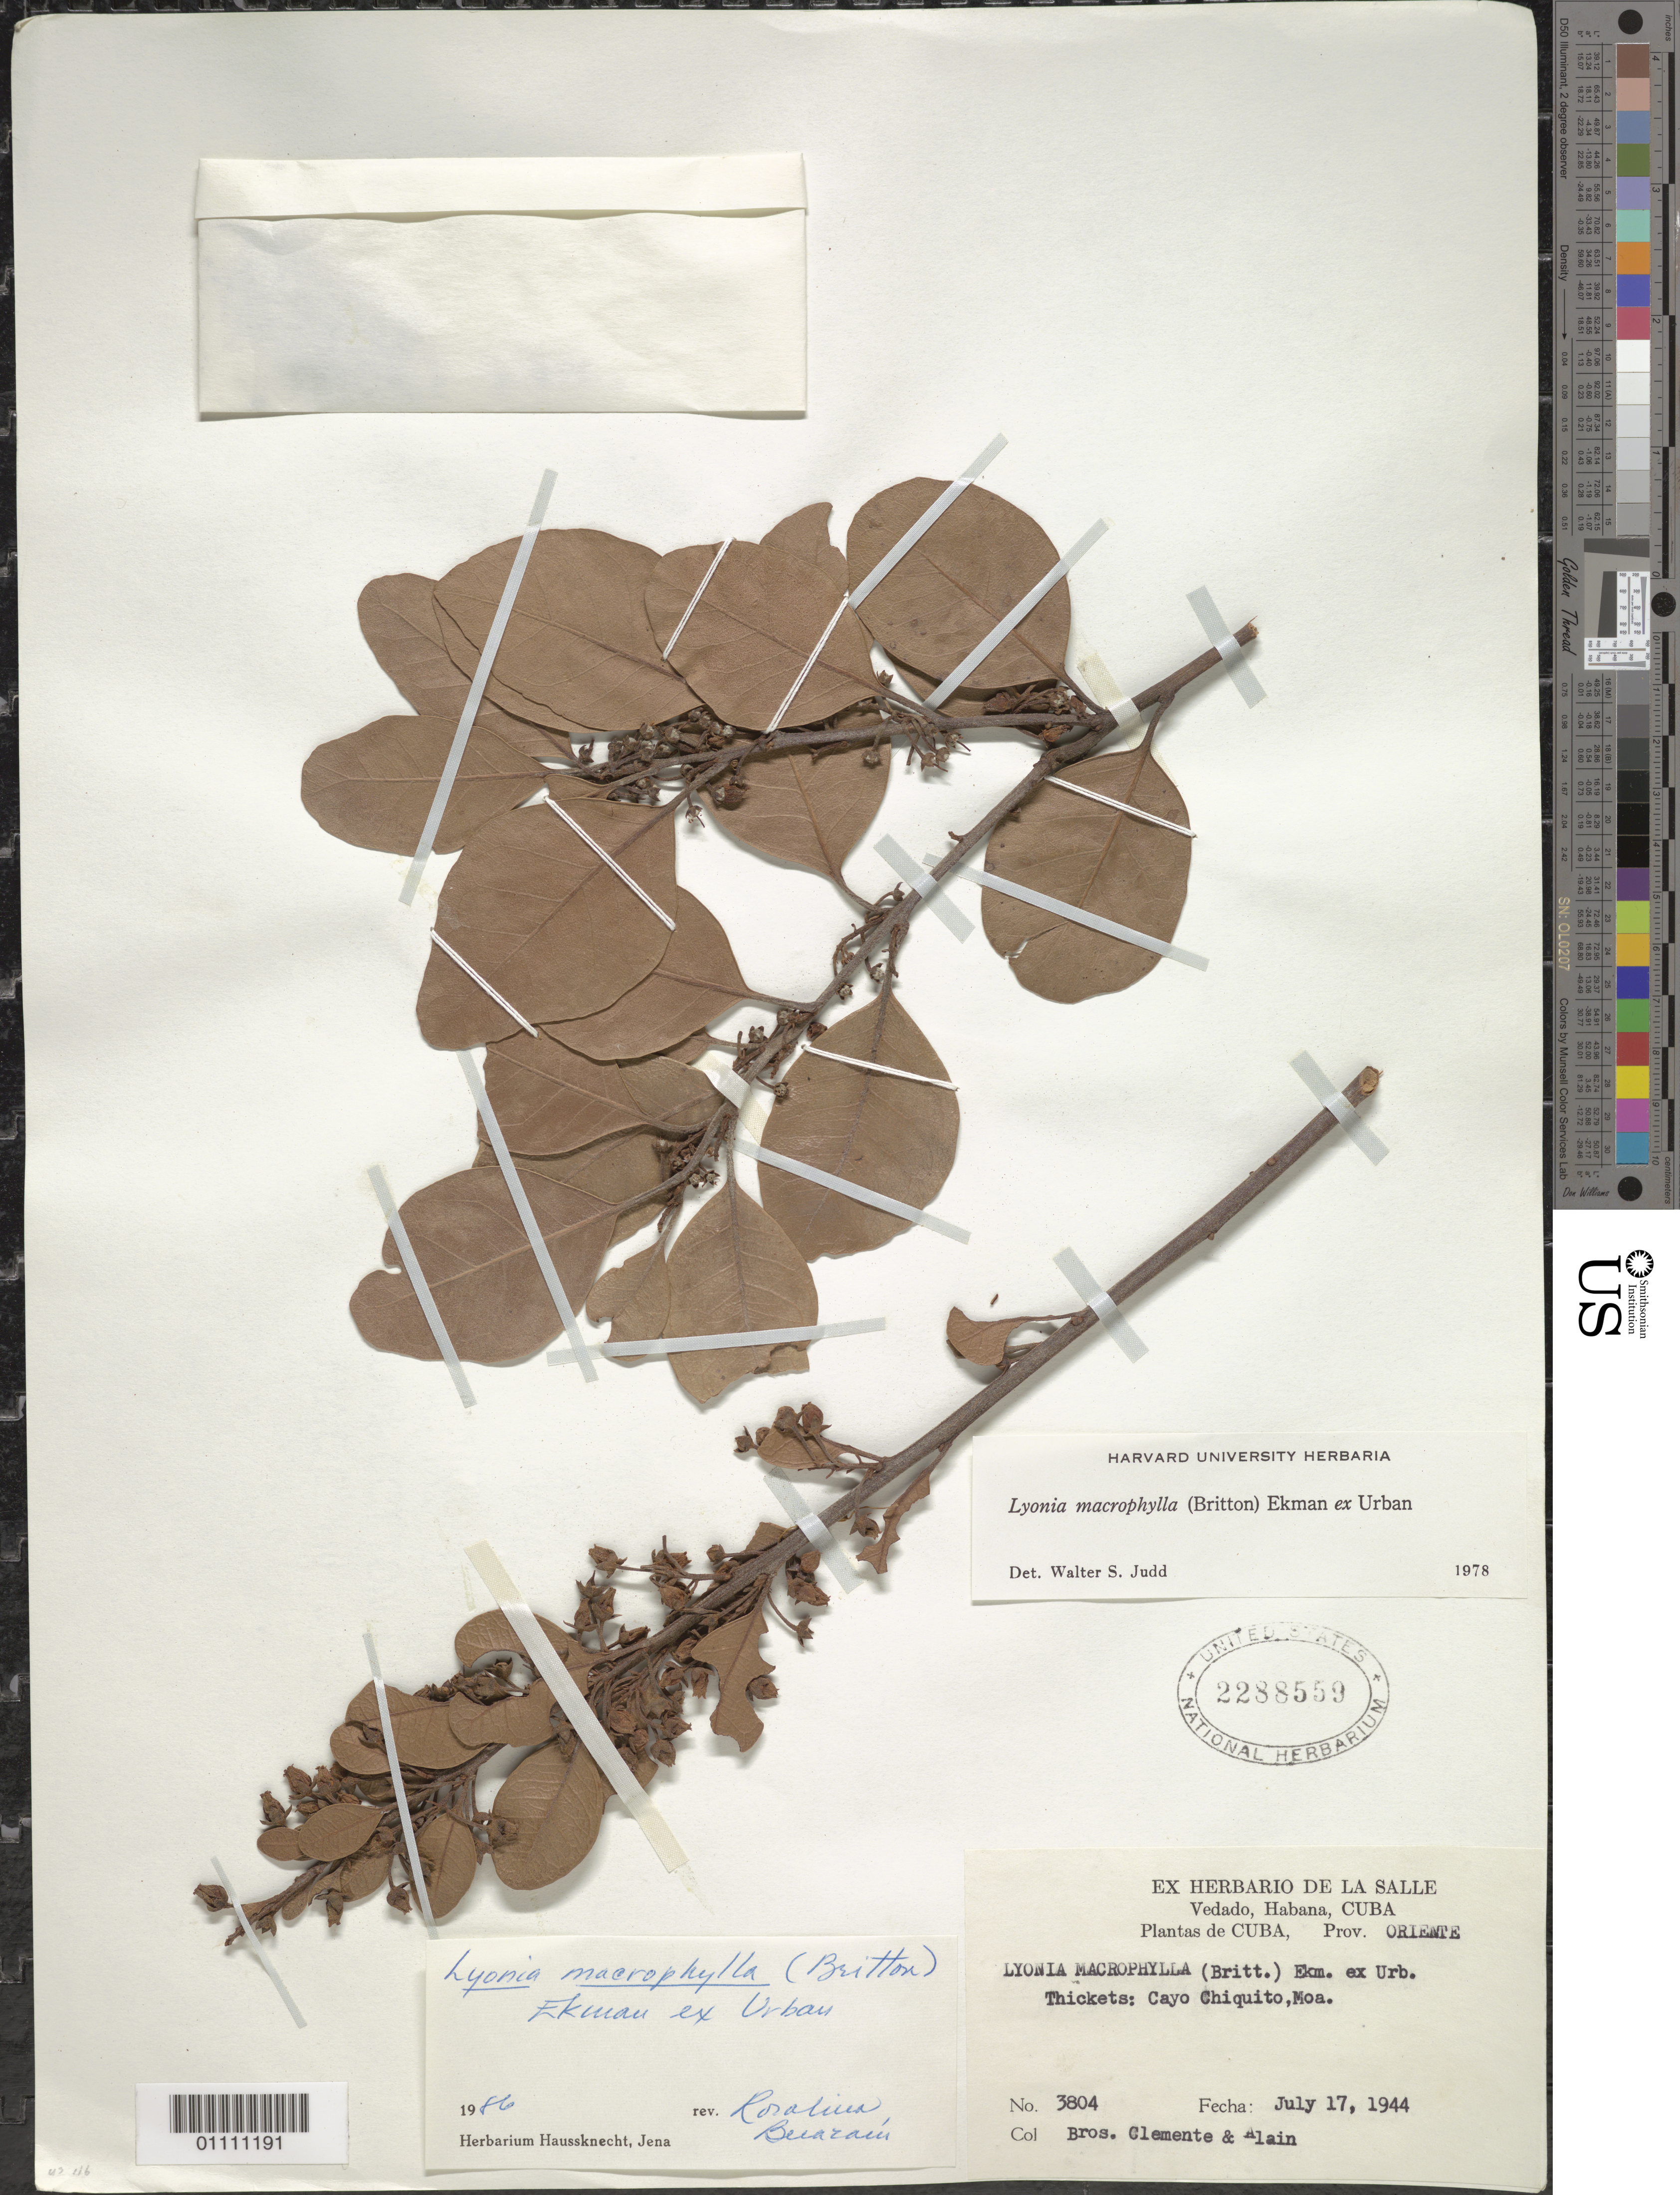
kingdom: Plantae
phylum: Tracheophyta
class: Magnoliopsida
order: Ericales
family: Ericaceae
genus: Lyonia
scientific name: Lyonia macrophylla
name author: (Britton) Ekman ex Urb.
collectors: Bro. Clemente & A. H. Liogier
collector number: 3804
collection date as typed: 17 Jul 1944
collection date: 1944-07-17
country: Cuba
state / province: Holguín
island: Cuba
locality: Thickets: Cayo Chiquito, Moa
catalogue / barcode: US 2288559